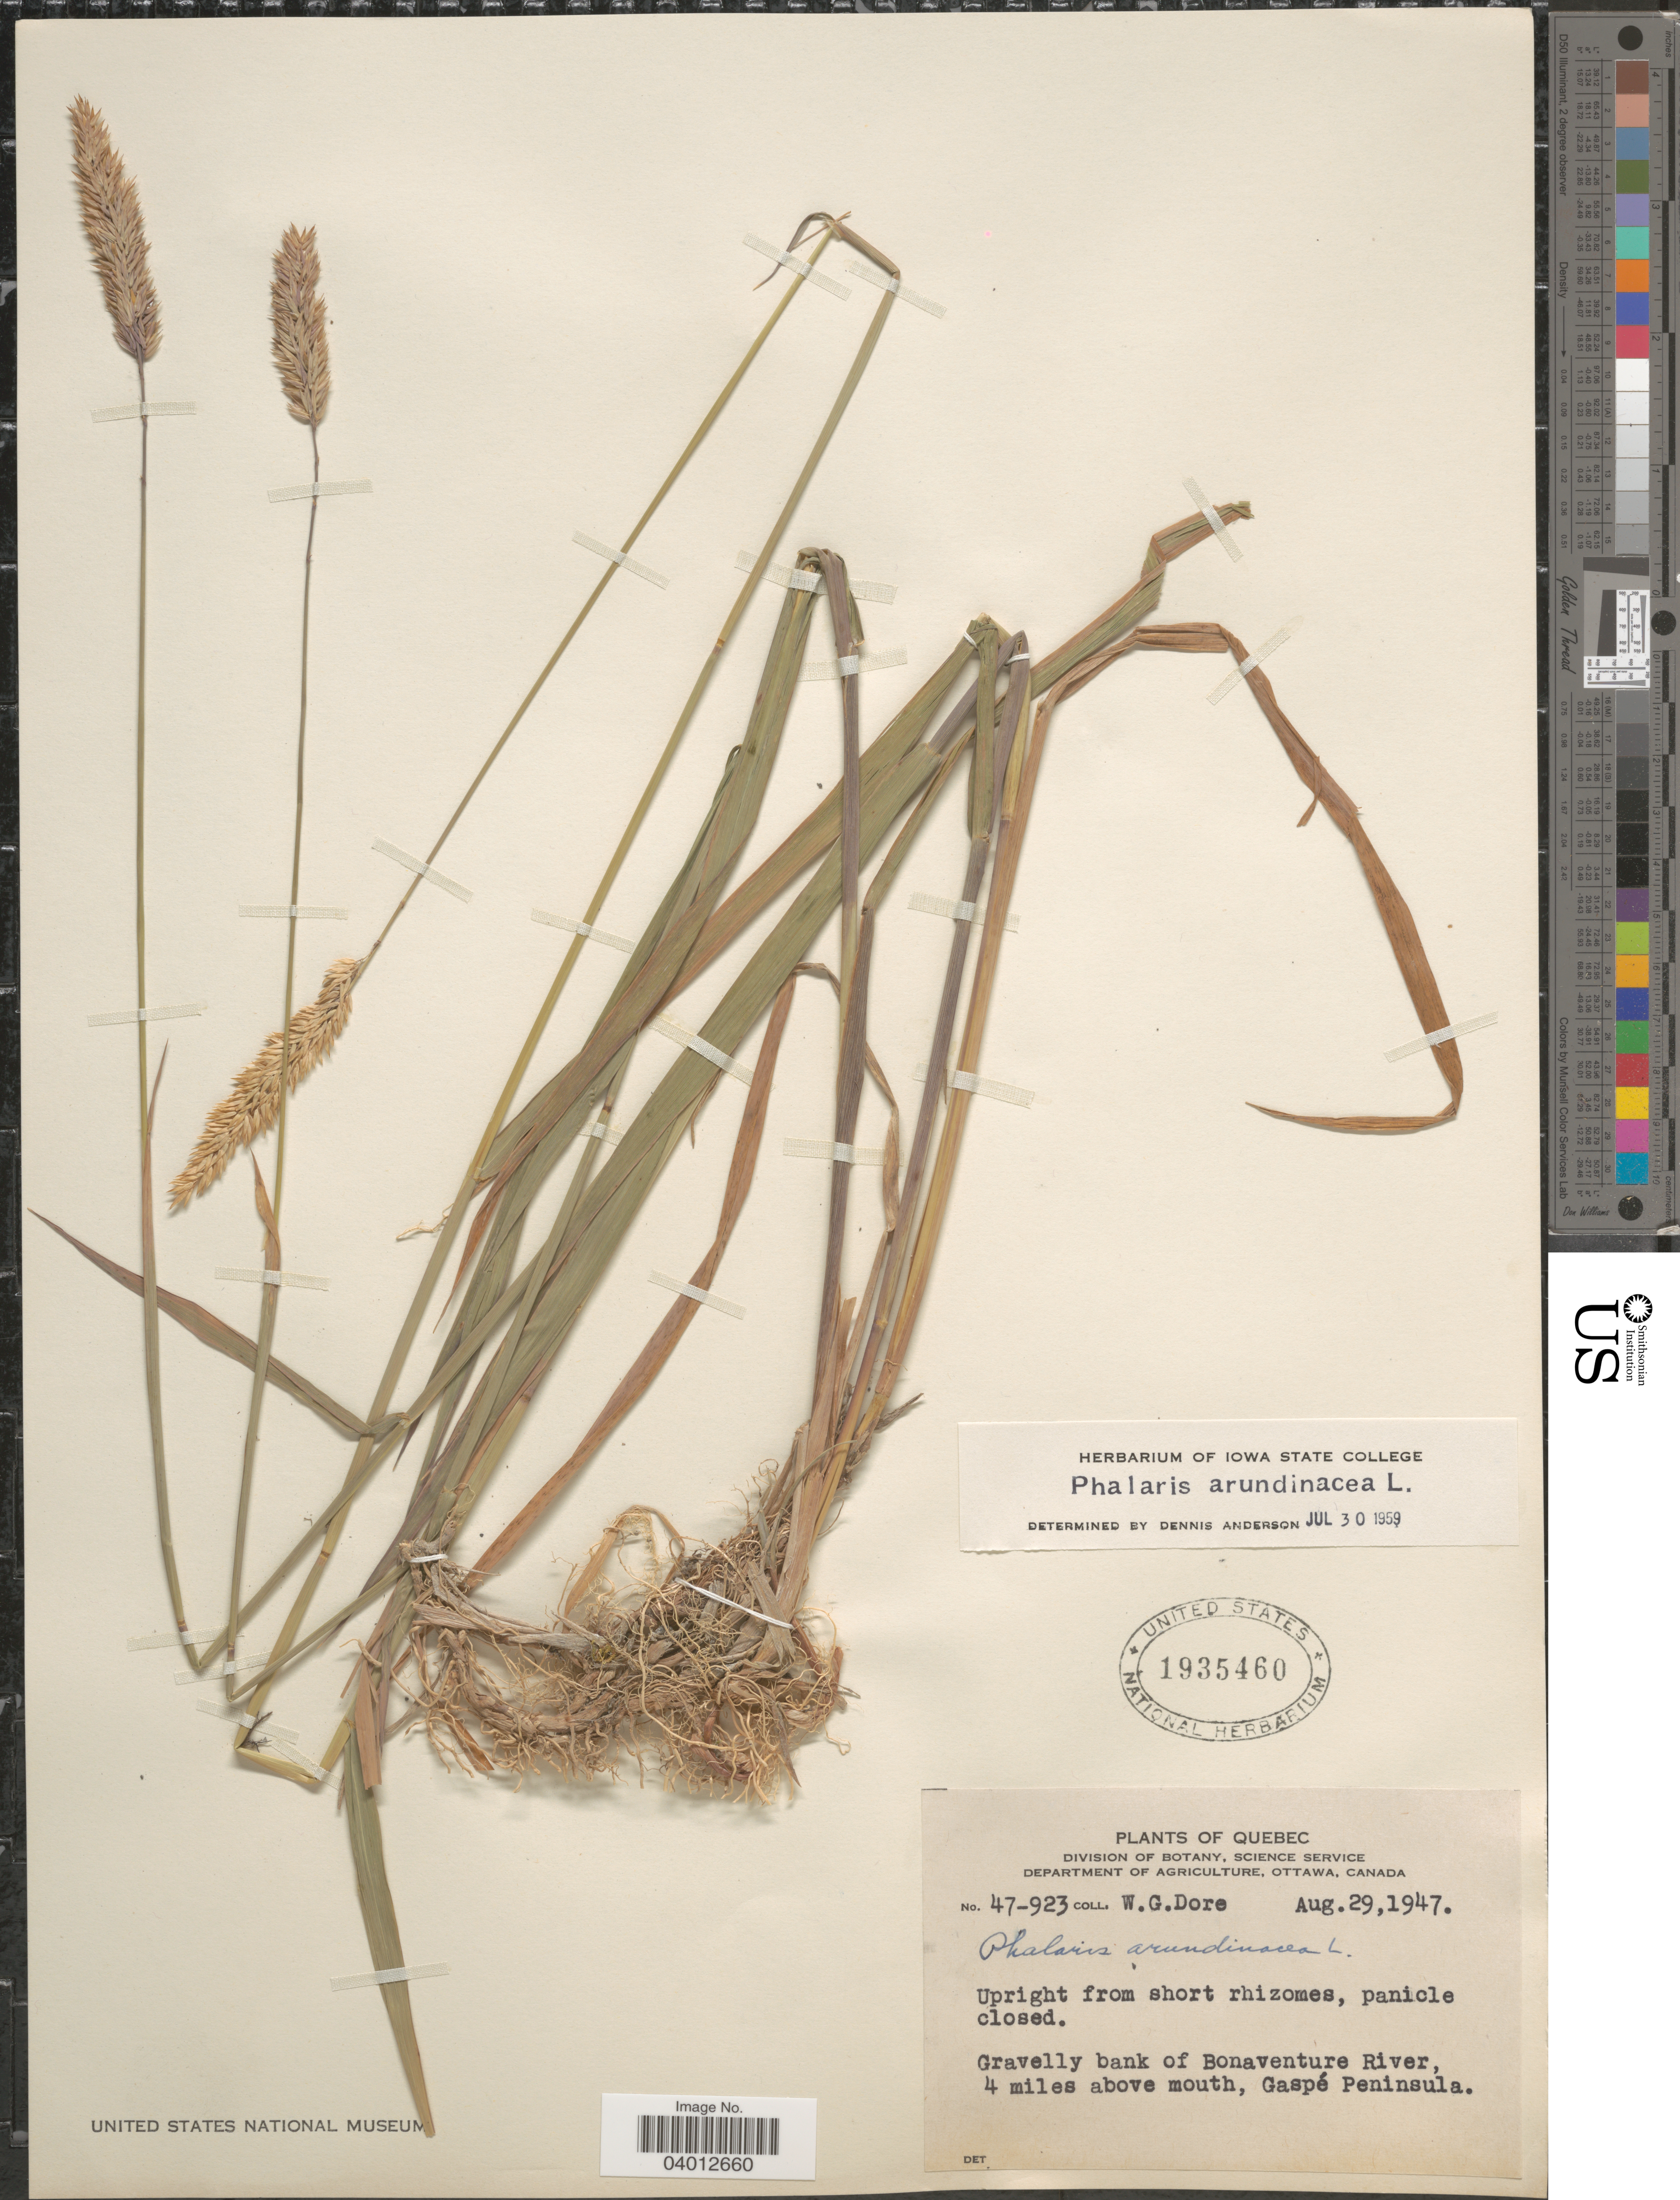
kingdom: Plantae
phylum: Tracheophyta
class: Liliopsida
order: Poales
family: Poaceae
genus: Phalaris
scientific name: Phalaris arundinacea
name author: L.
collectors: W. Dore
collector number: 47-923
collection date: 1947-08-29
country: Canada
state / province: Quebec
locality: Gravelly bank of Bonaventure River, 4 miles above mouth, Gaspé Peninsula.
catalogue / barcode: US 1935460